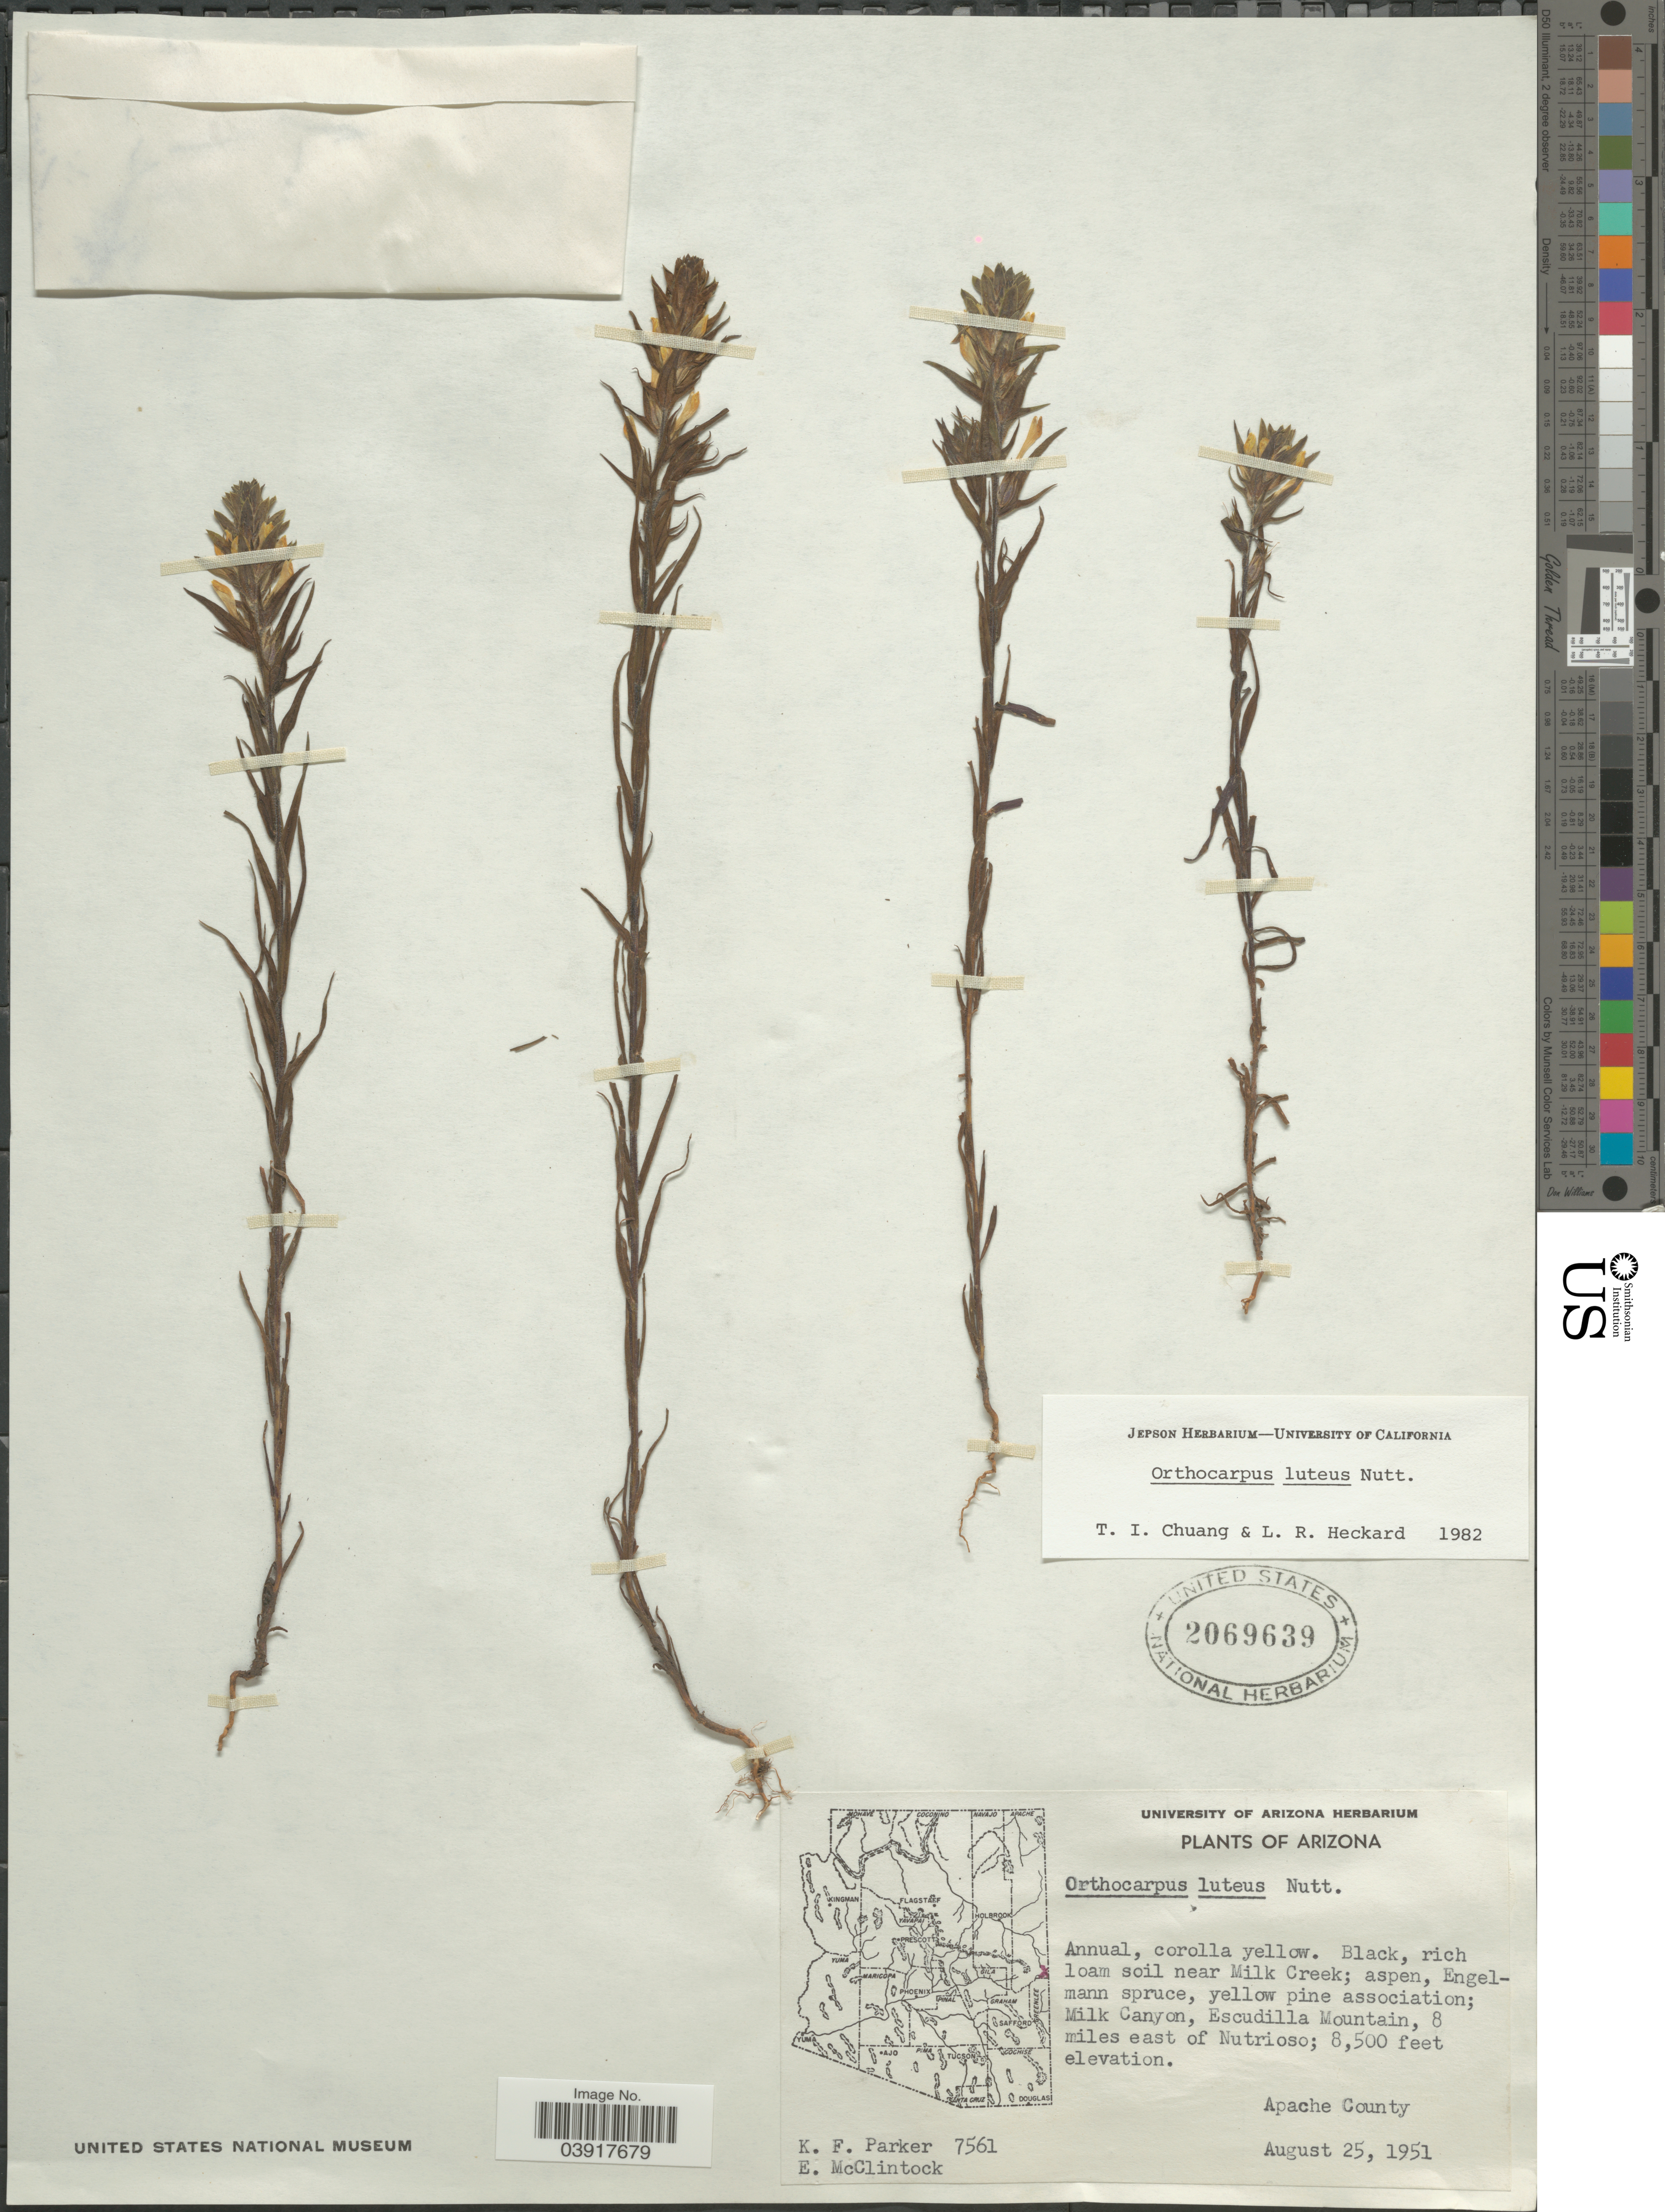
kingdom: Plantae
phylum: Tracheophyta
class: Magnoliopsida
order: Lamiales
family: Orobanchaceae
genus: Orthocarpus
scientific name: Orthocarpus luteus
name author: Nutt.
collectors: K. F. Parker & E. McClintock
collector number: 7561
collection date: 1951-08-25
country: United States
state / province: Arizona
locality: Near Milk Creek. Milk Canyon, Escudilla Mountain, 8 miles east of Nutrioso. Apache County.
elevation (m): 2591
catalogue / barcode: US 2069639